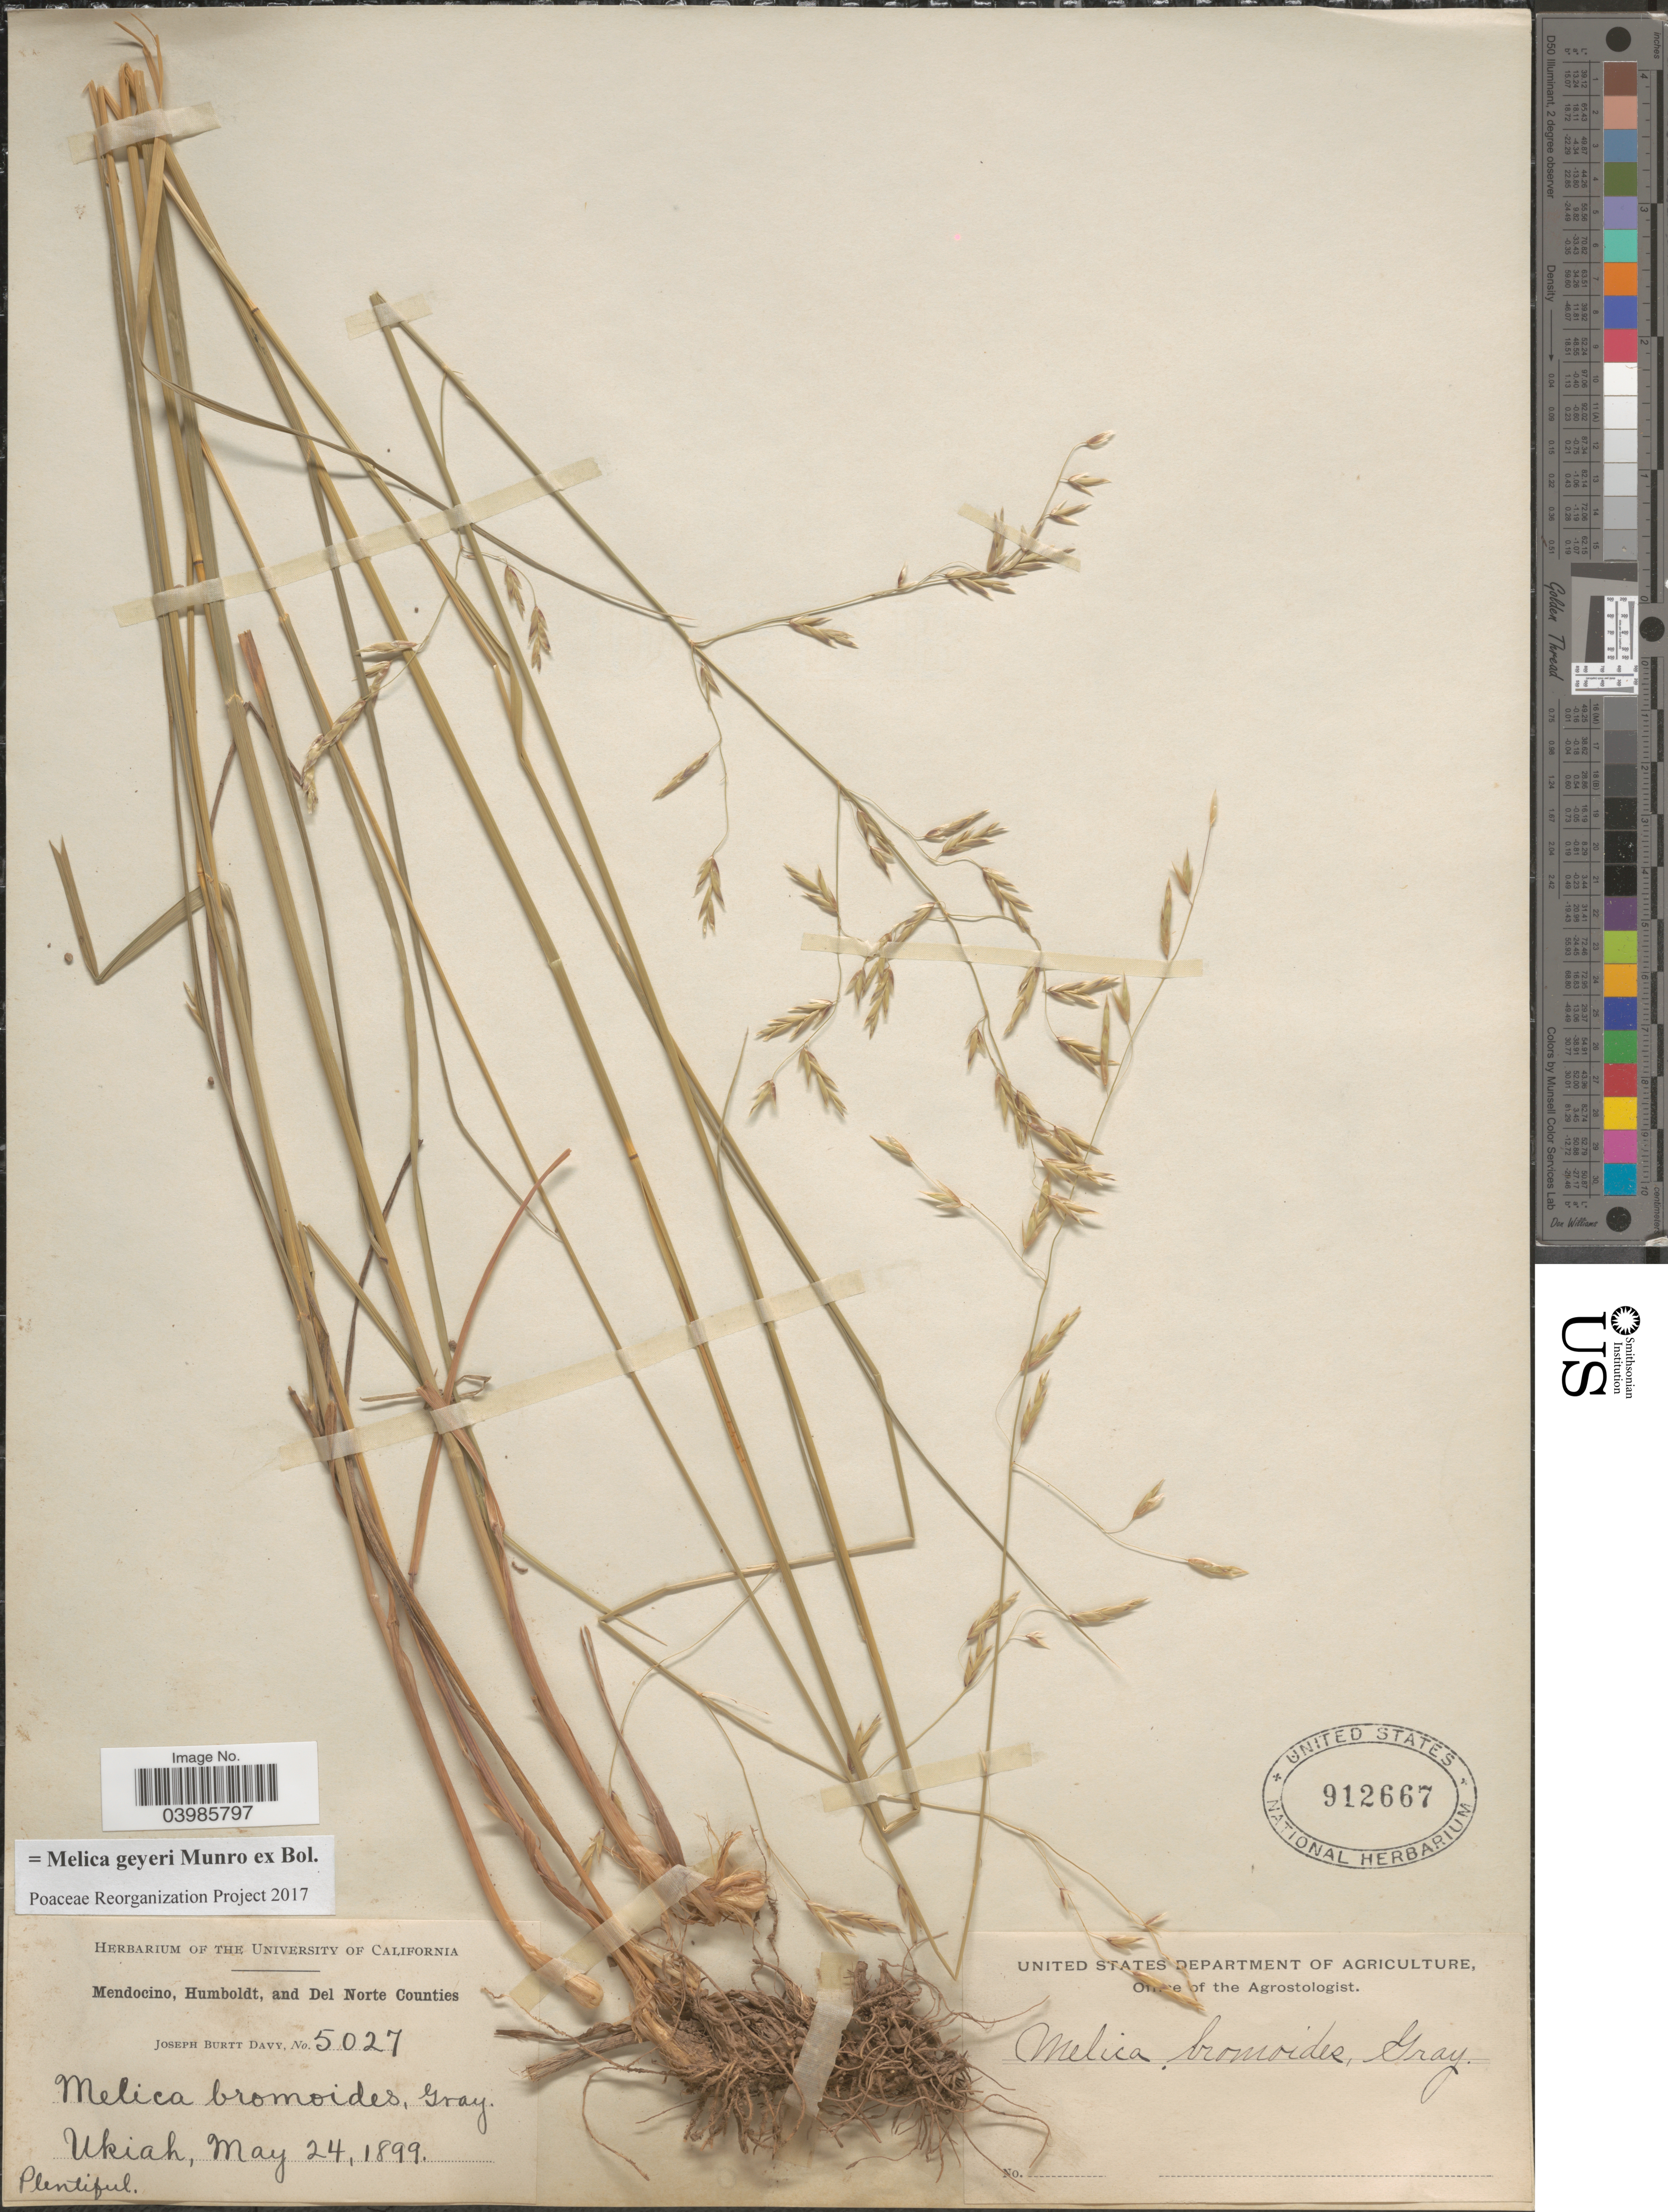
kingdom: Plantae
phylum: Tracheophyta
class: Liliopsida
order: Poales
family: Poaceae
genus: Melica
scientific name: Melica geyeri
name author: Munro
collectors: J. Burtt Davy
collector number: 5027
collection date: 1899-05-24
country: United States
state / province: California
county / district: Mendocino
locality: Mendocino, Humboldt, and Del Norte Counties. Ukiah.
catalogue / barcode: US 912667